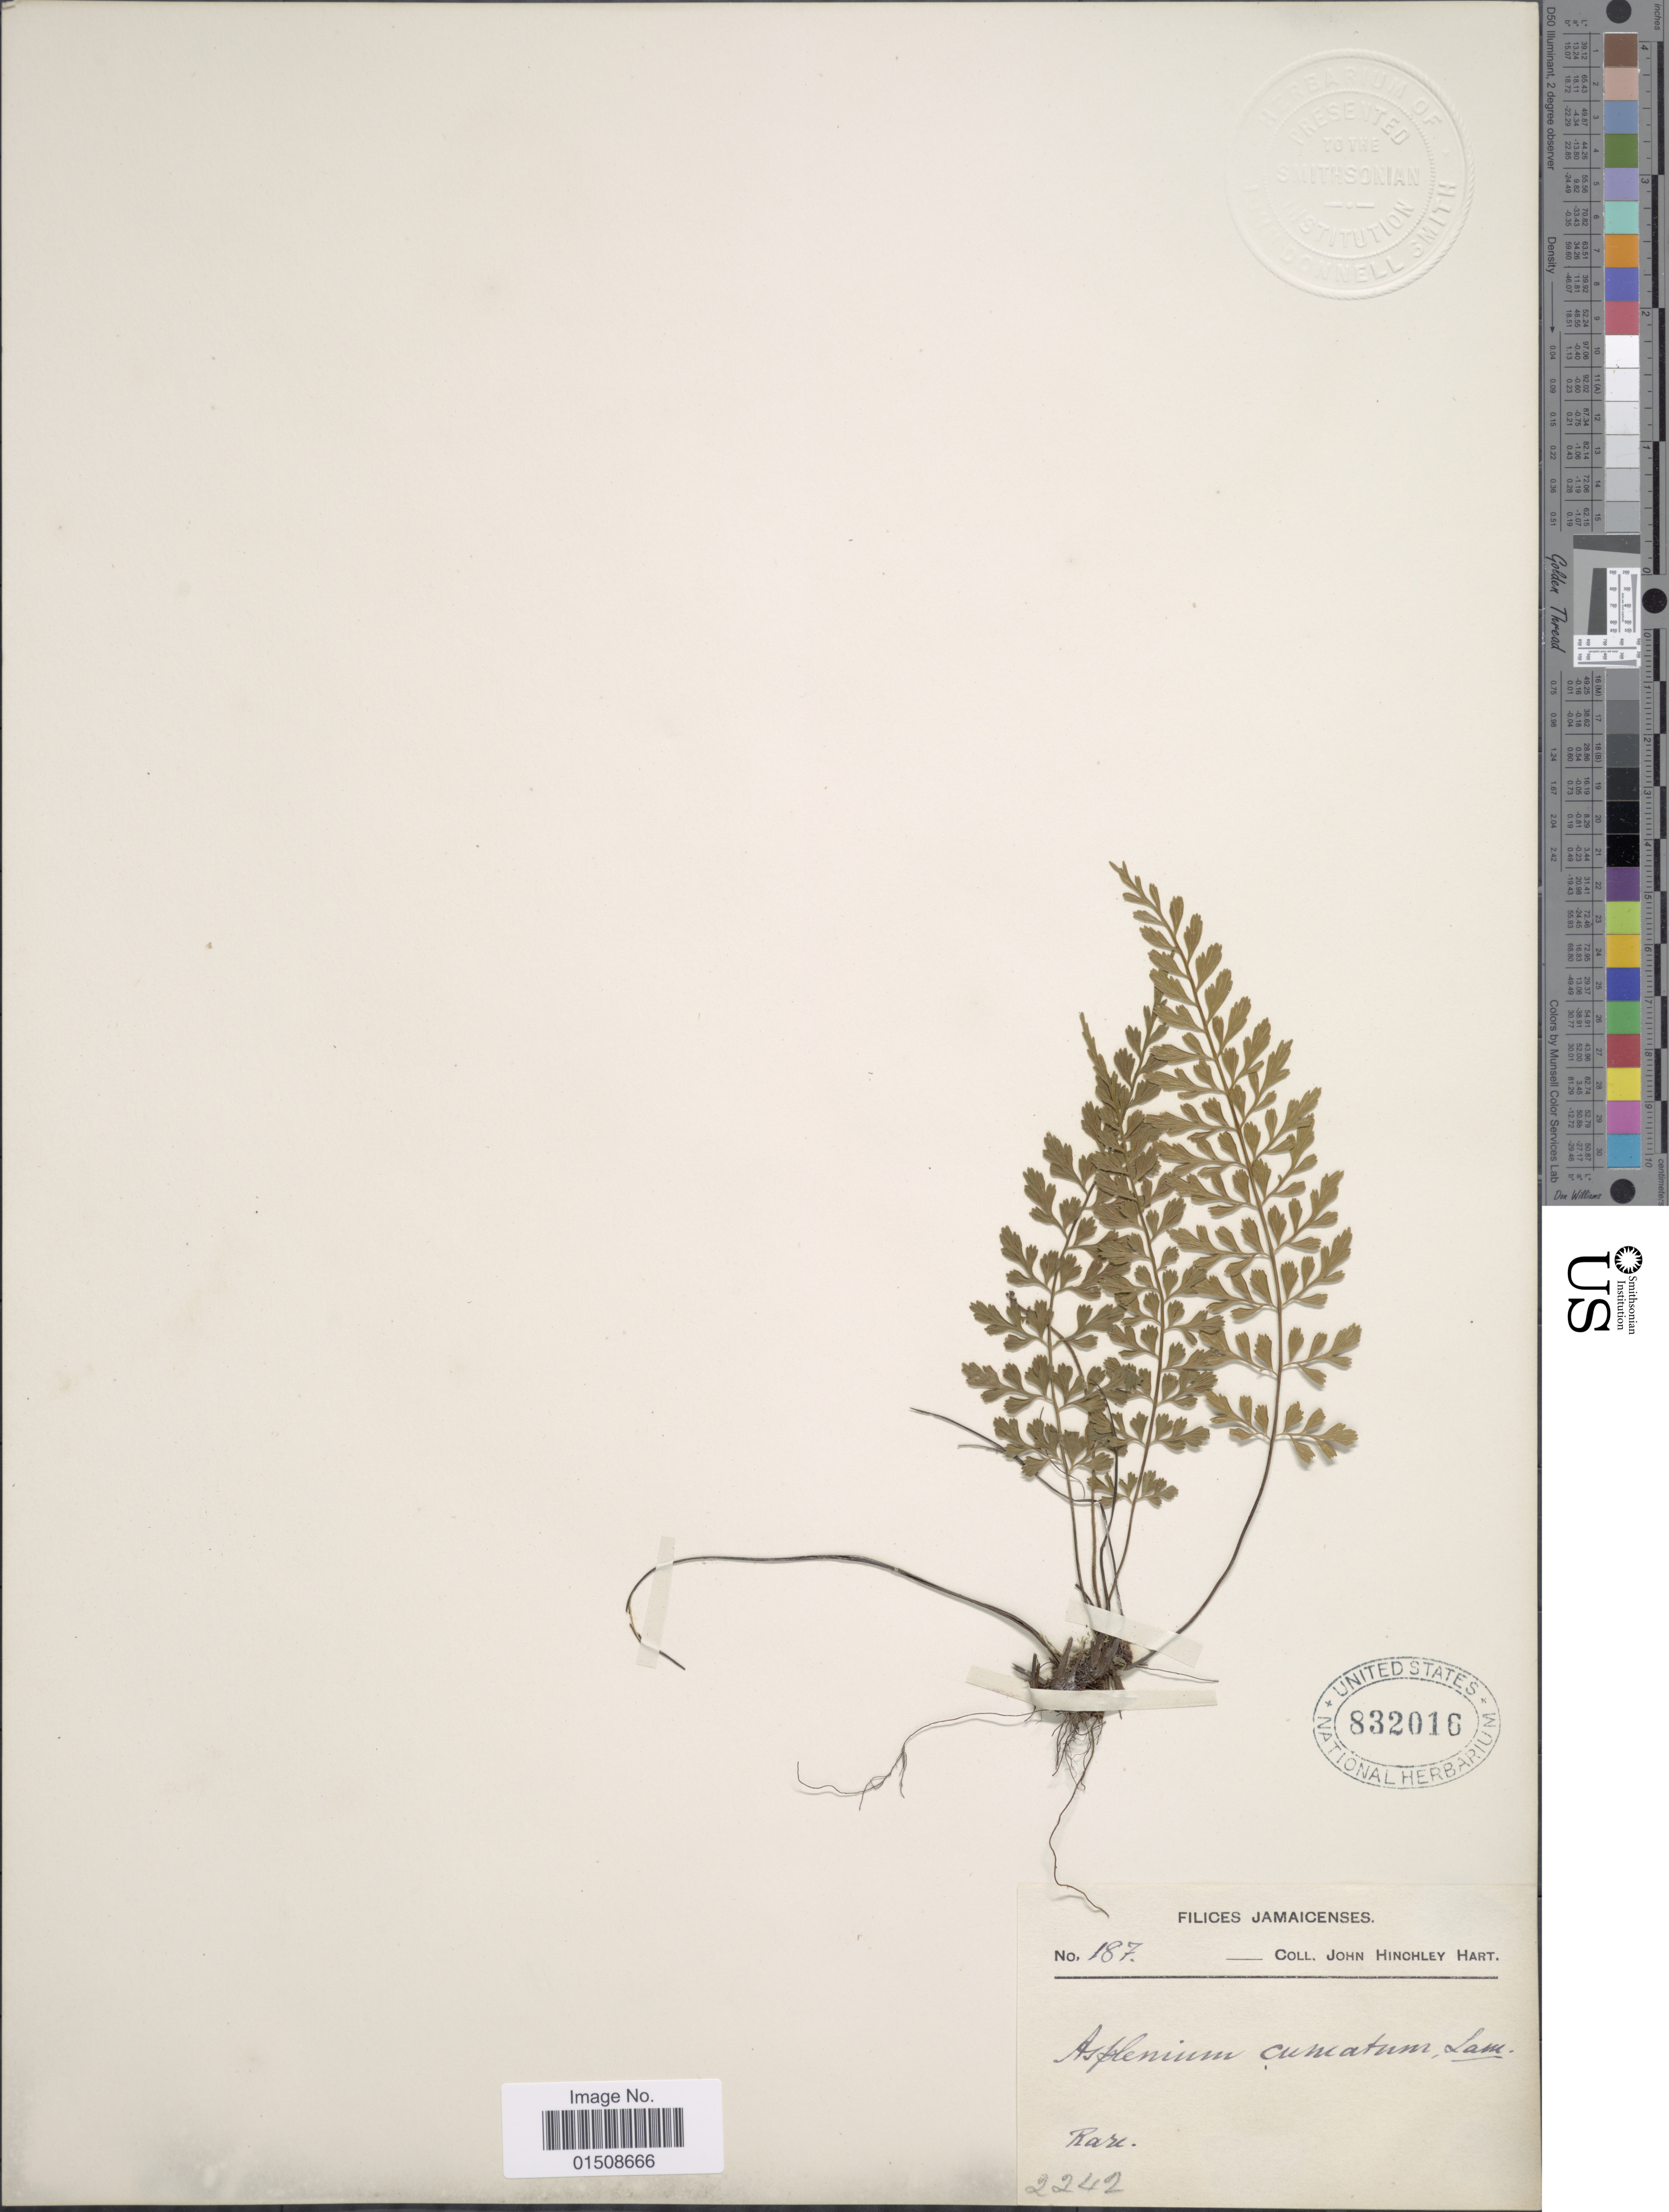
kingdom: Plantae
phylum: Tracheophyta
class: Polypodiopsida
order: Polypodiales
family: Aspleniaceae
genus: Asplenium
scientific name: Asplenium cuneatum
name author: Lam.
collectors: J. H. Hart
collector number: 187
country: Jamaica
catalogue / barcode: US 832016